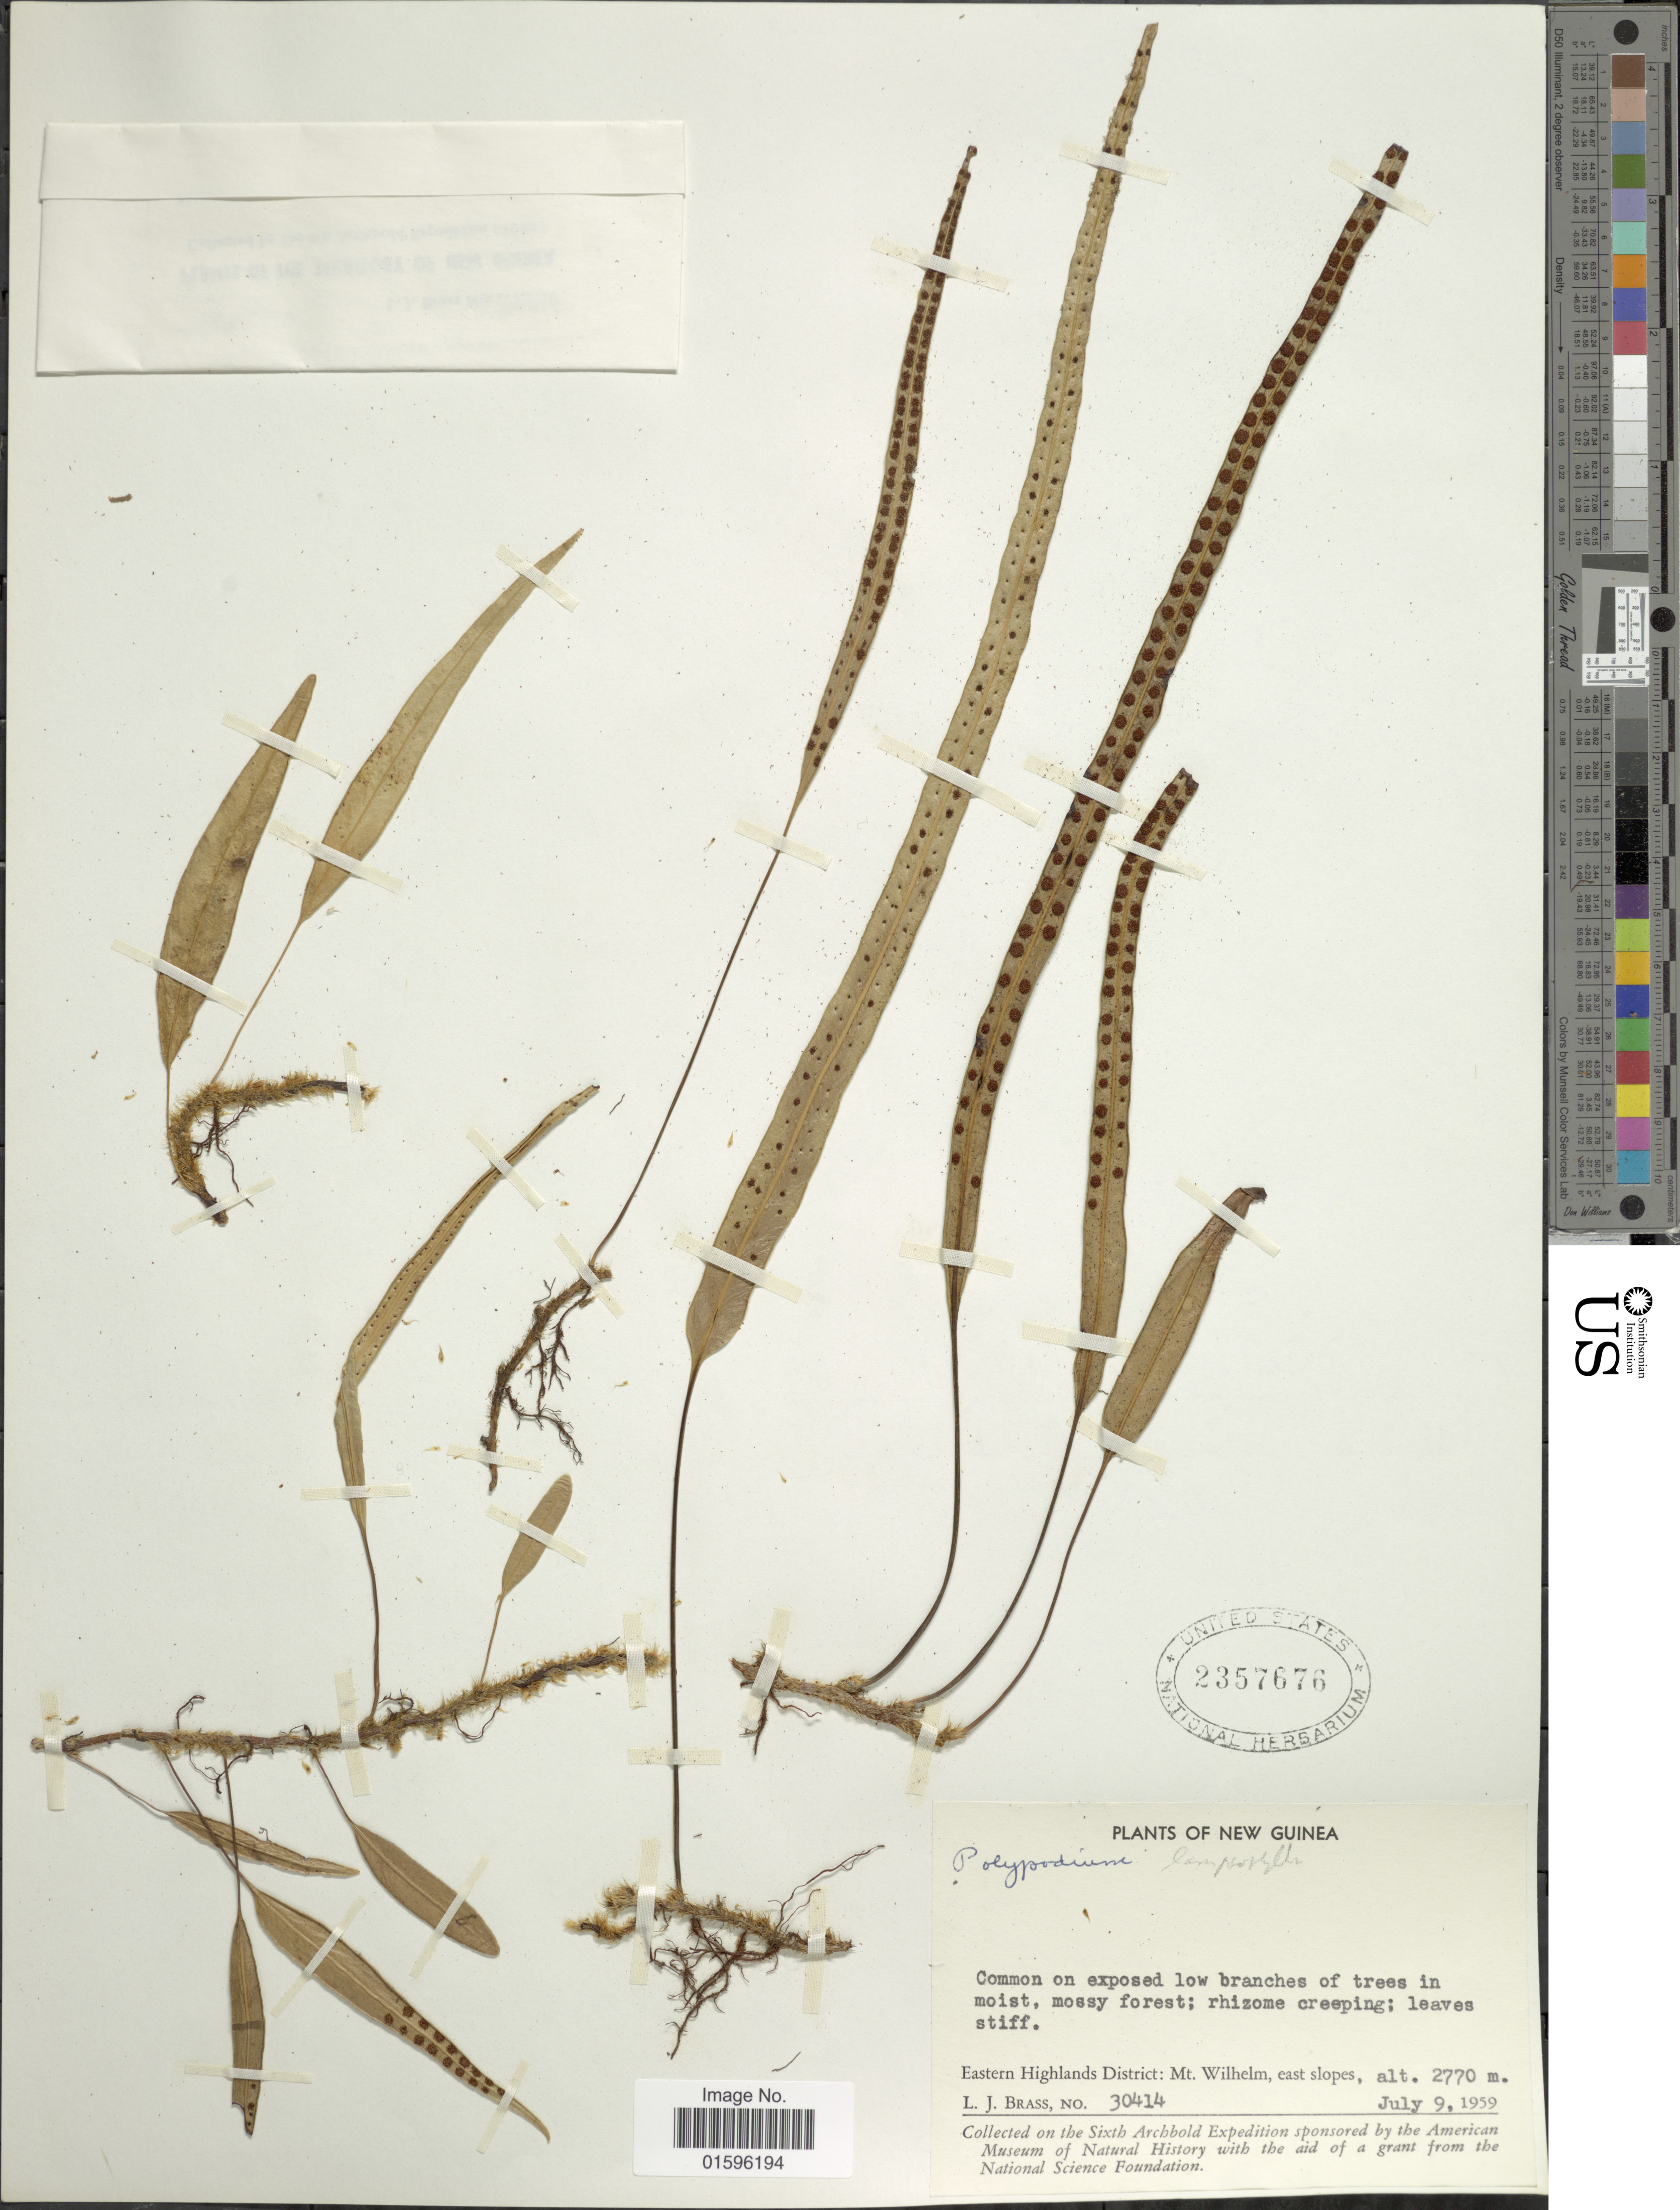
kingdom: Plantae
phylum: Tracheophyta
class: Polypodiopsida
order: Polypodiales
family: Polypodiaceae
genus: Polypodium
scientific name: Polypodium sp.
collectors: L. J. Brass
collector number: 30414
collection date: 1959-07-09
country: Papua New Guinea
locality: New Guinea, Eastern Highlands District: Mt. Wilhelm, east slopes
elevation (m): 2770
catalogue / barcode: US 2357676